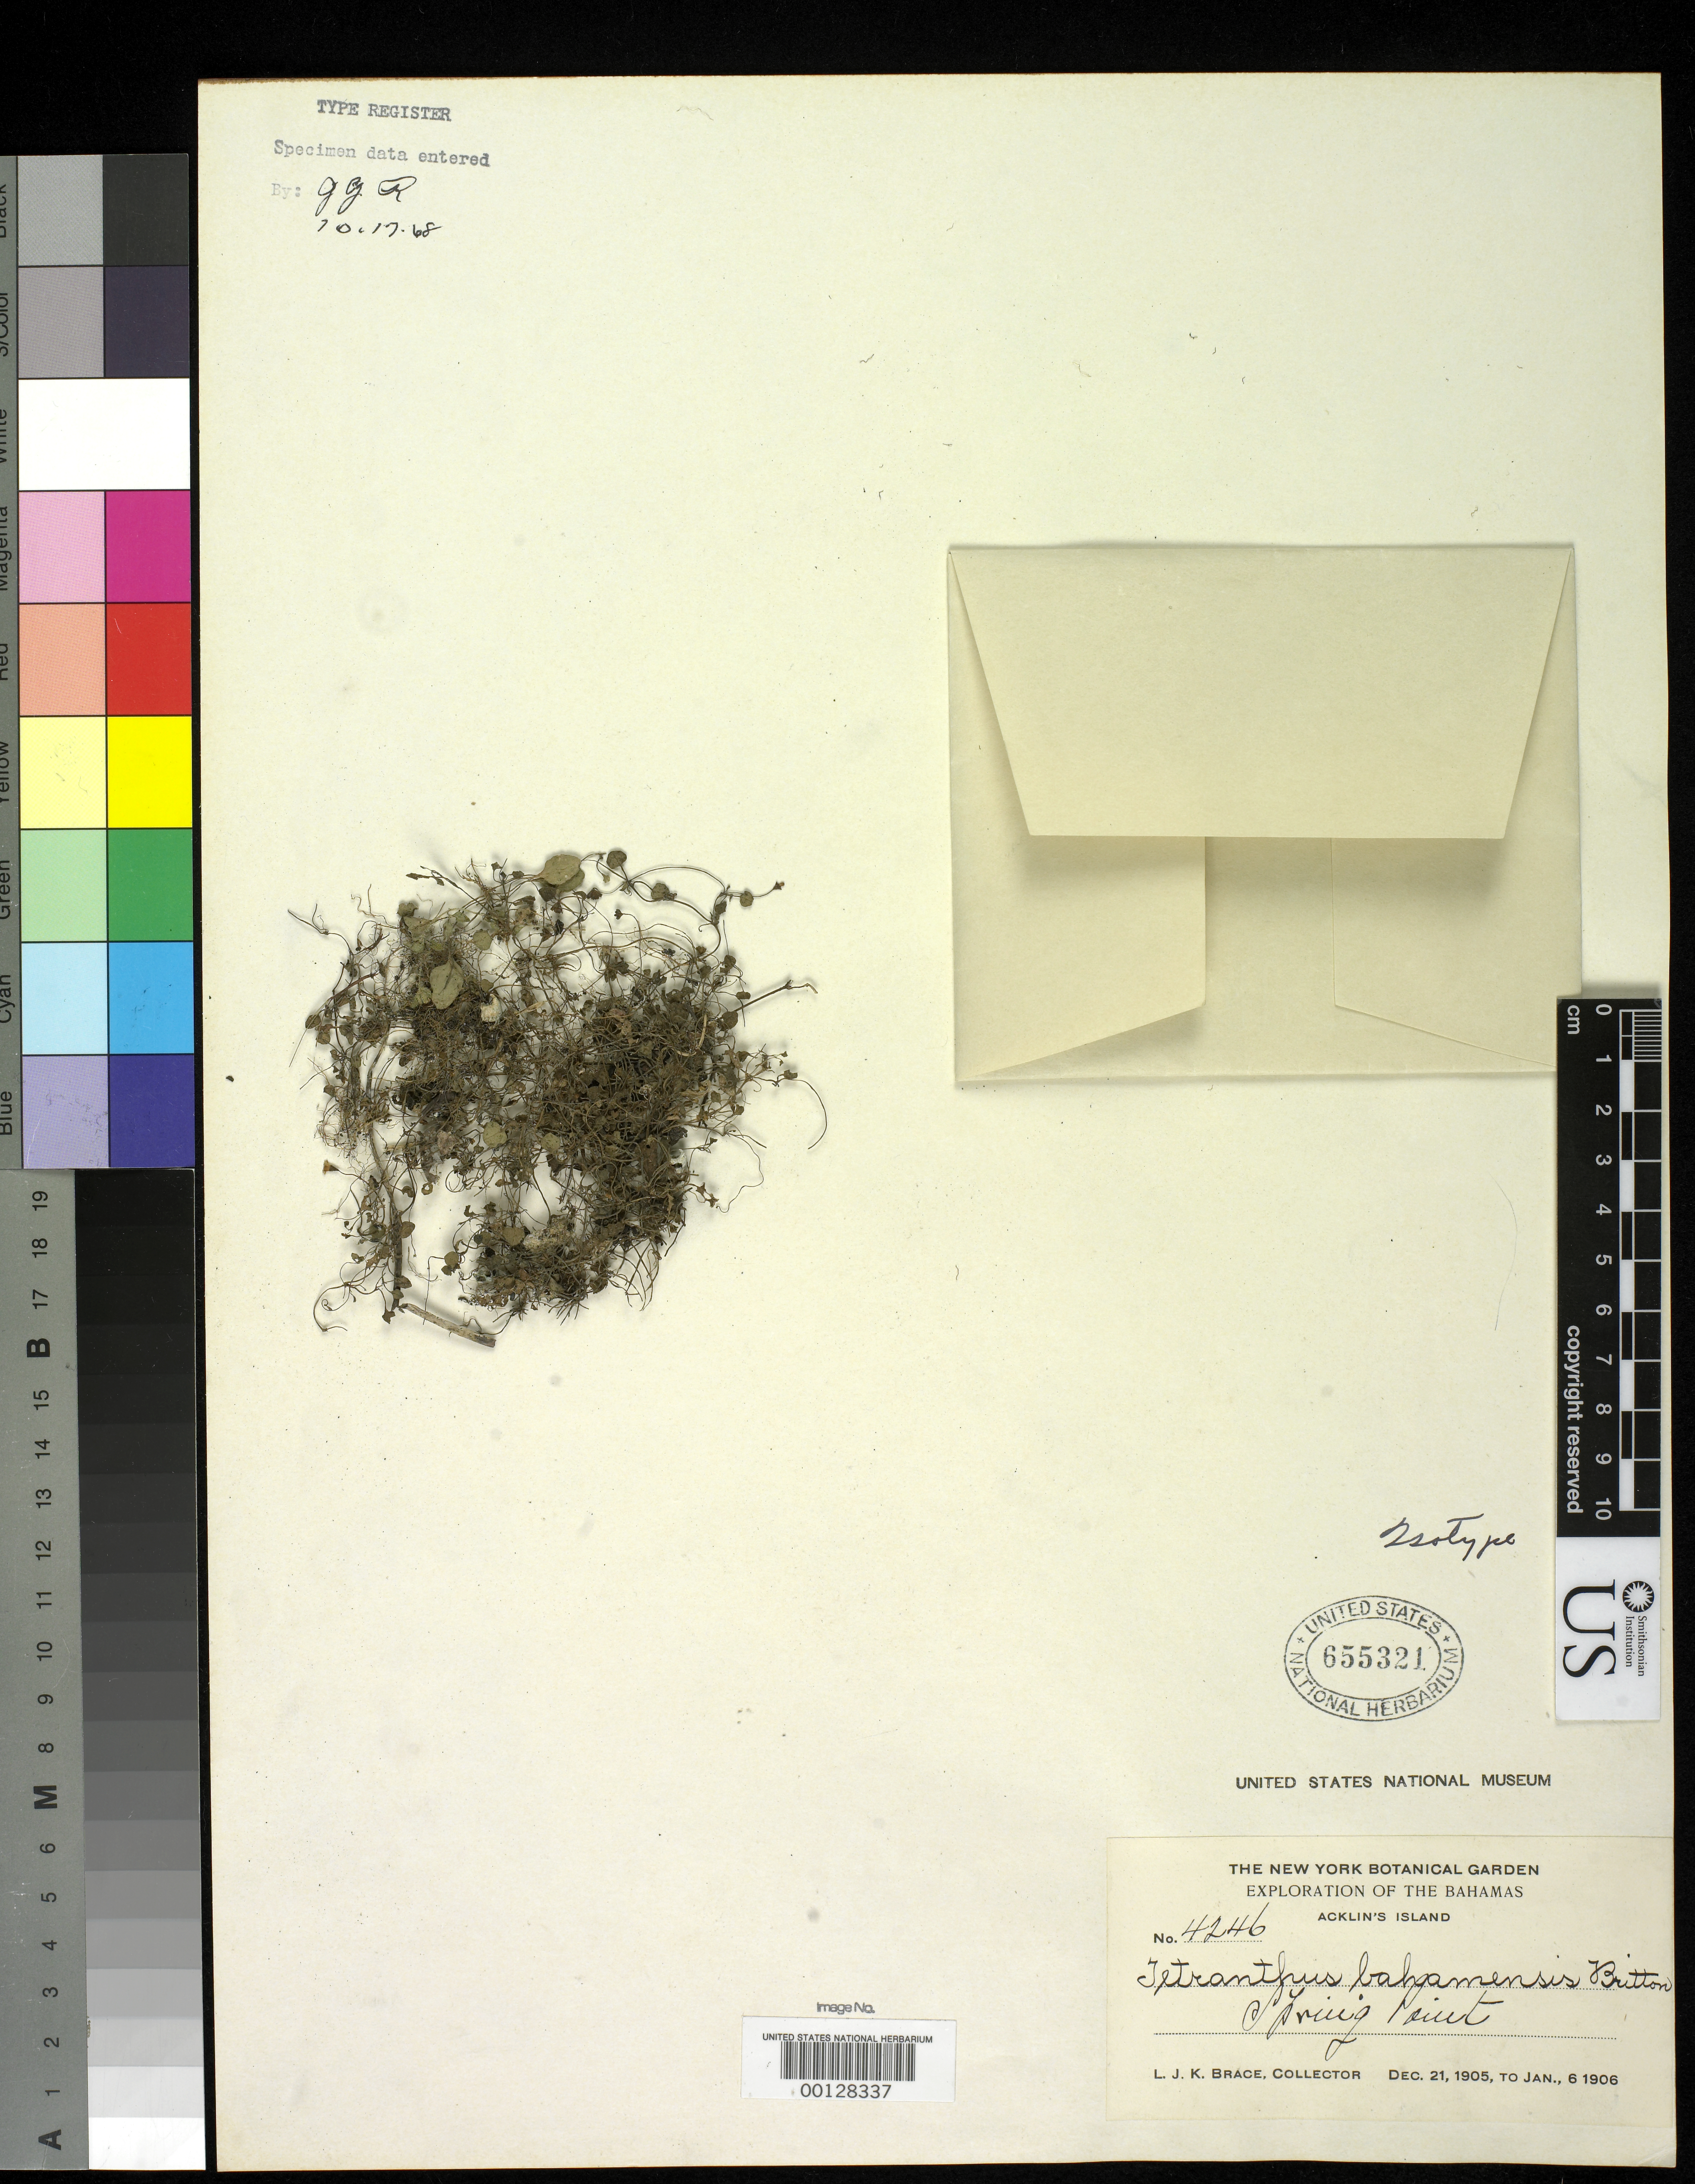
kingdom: Plantae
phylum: Tracheophyta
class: Magnoliopsida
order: Asterales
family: Asteraceae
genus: Tetranthus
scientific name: Tetranthus bahamensis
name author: Britton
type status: Isotype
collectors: L. J. K. Brace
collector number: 4246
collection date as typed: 21 Dec 1905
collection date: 1905-12-21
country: Bahamas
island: Acklins Island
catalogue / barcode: US 655321